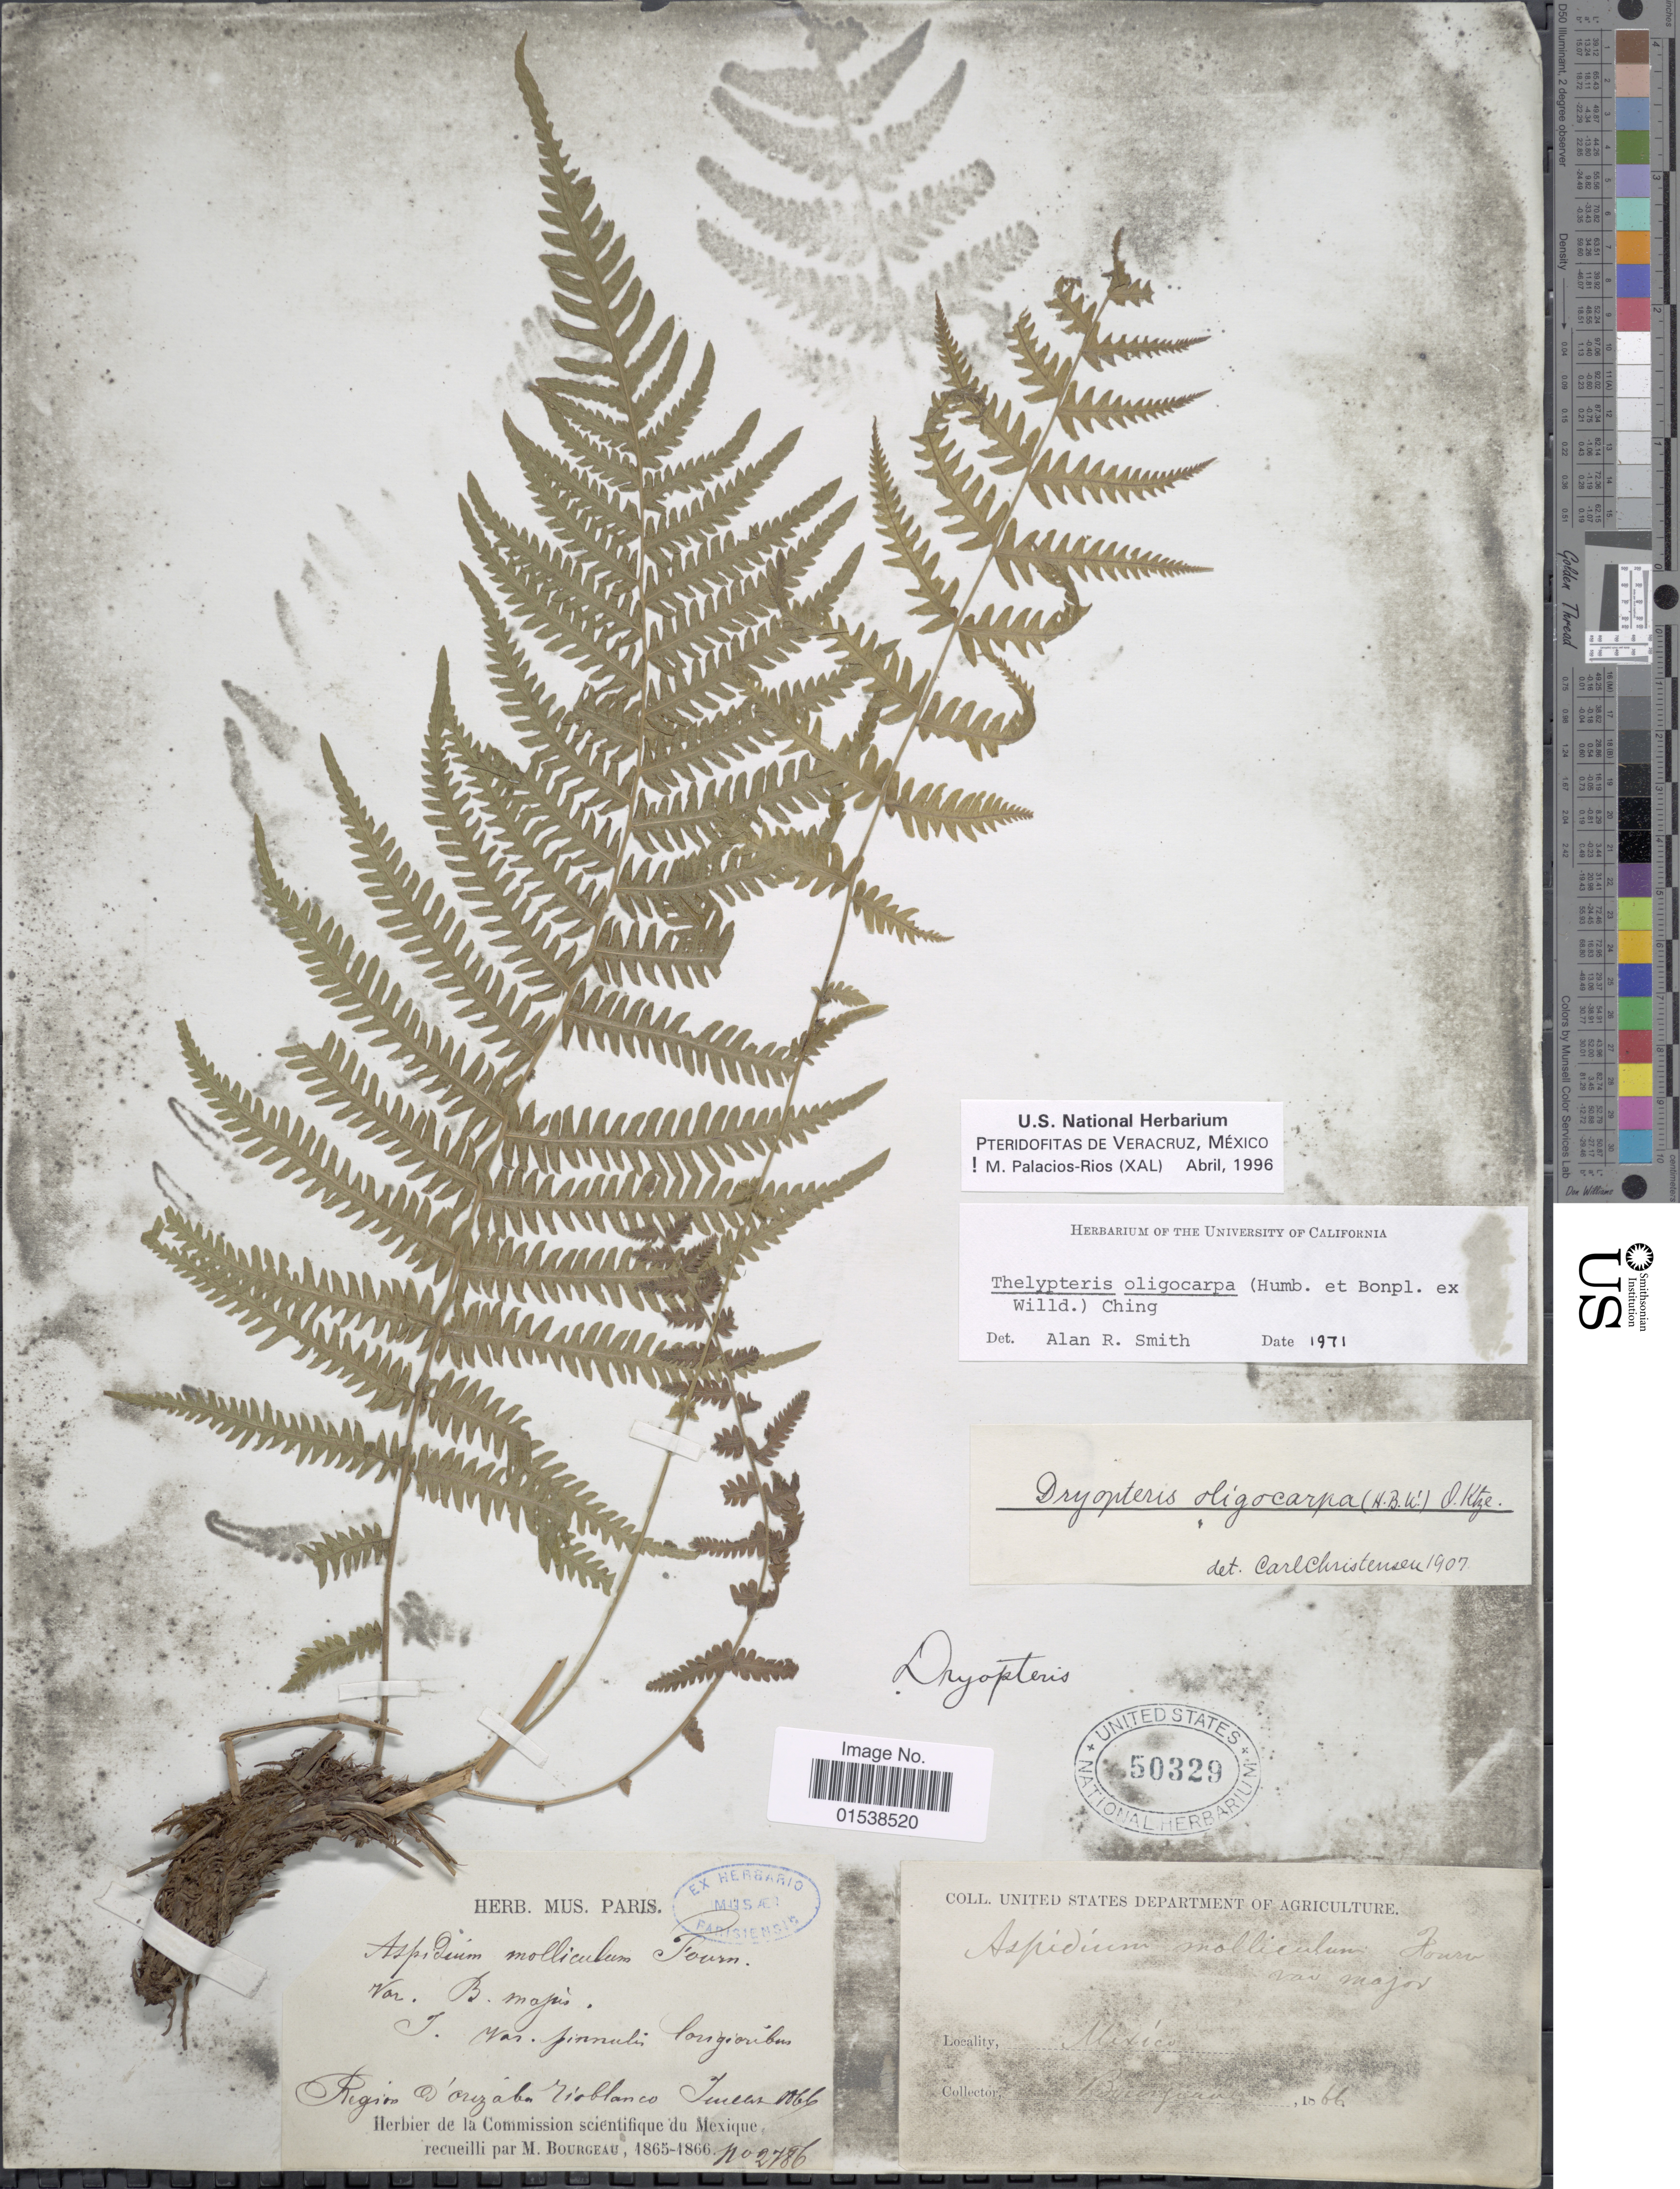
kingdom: Plantae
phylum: Tracheophyta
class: Polypodiopsida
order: Polypodiales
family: Thelypteridaceae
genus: Amauropelta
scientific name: Amauropelta oligocarpa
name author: (Humb. & Bonpl. ex Willd.) Pic. Serm.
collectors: M. Bourgeau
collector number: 2786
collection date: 1866-07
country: Mexico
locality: Région d'Orizaba, Rio Blanco, Mexique.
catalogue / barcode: US 50329